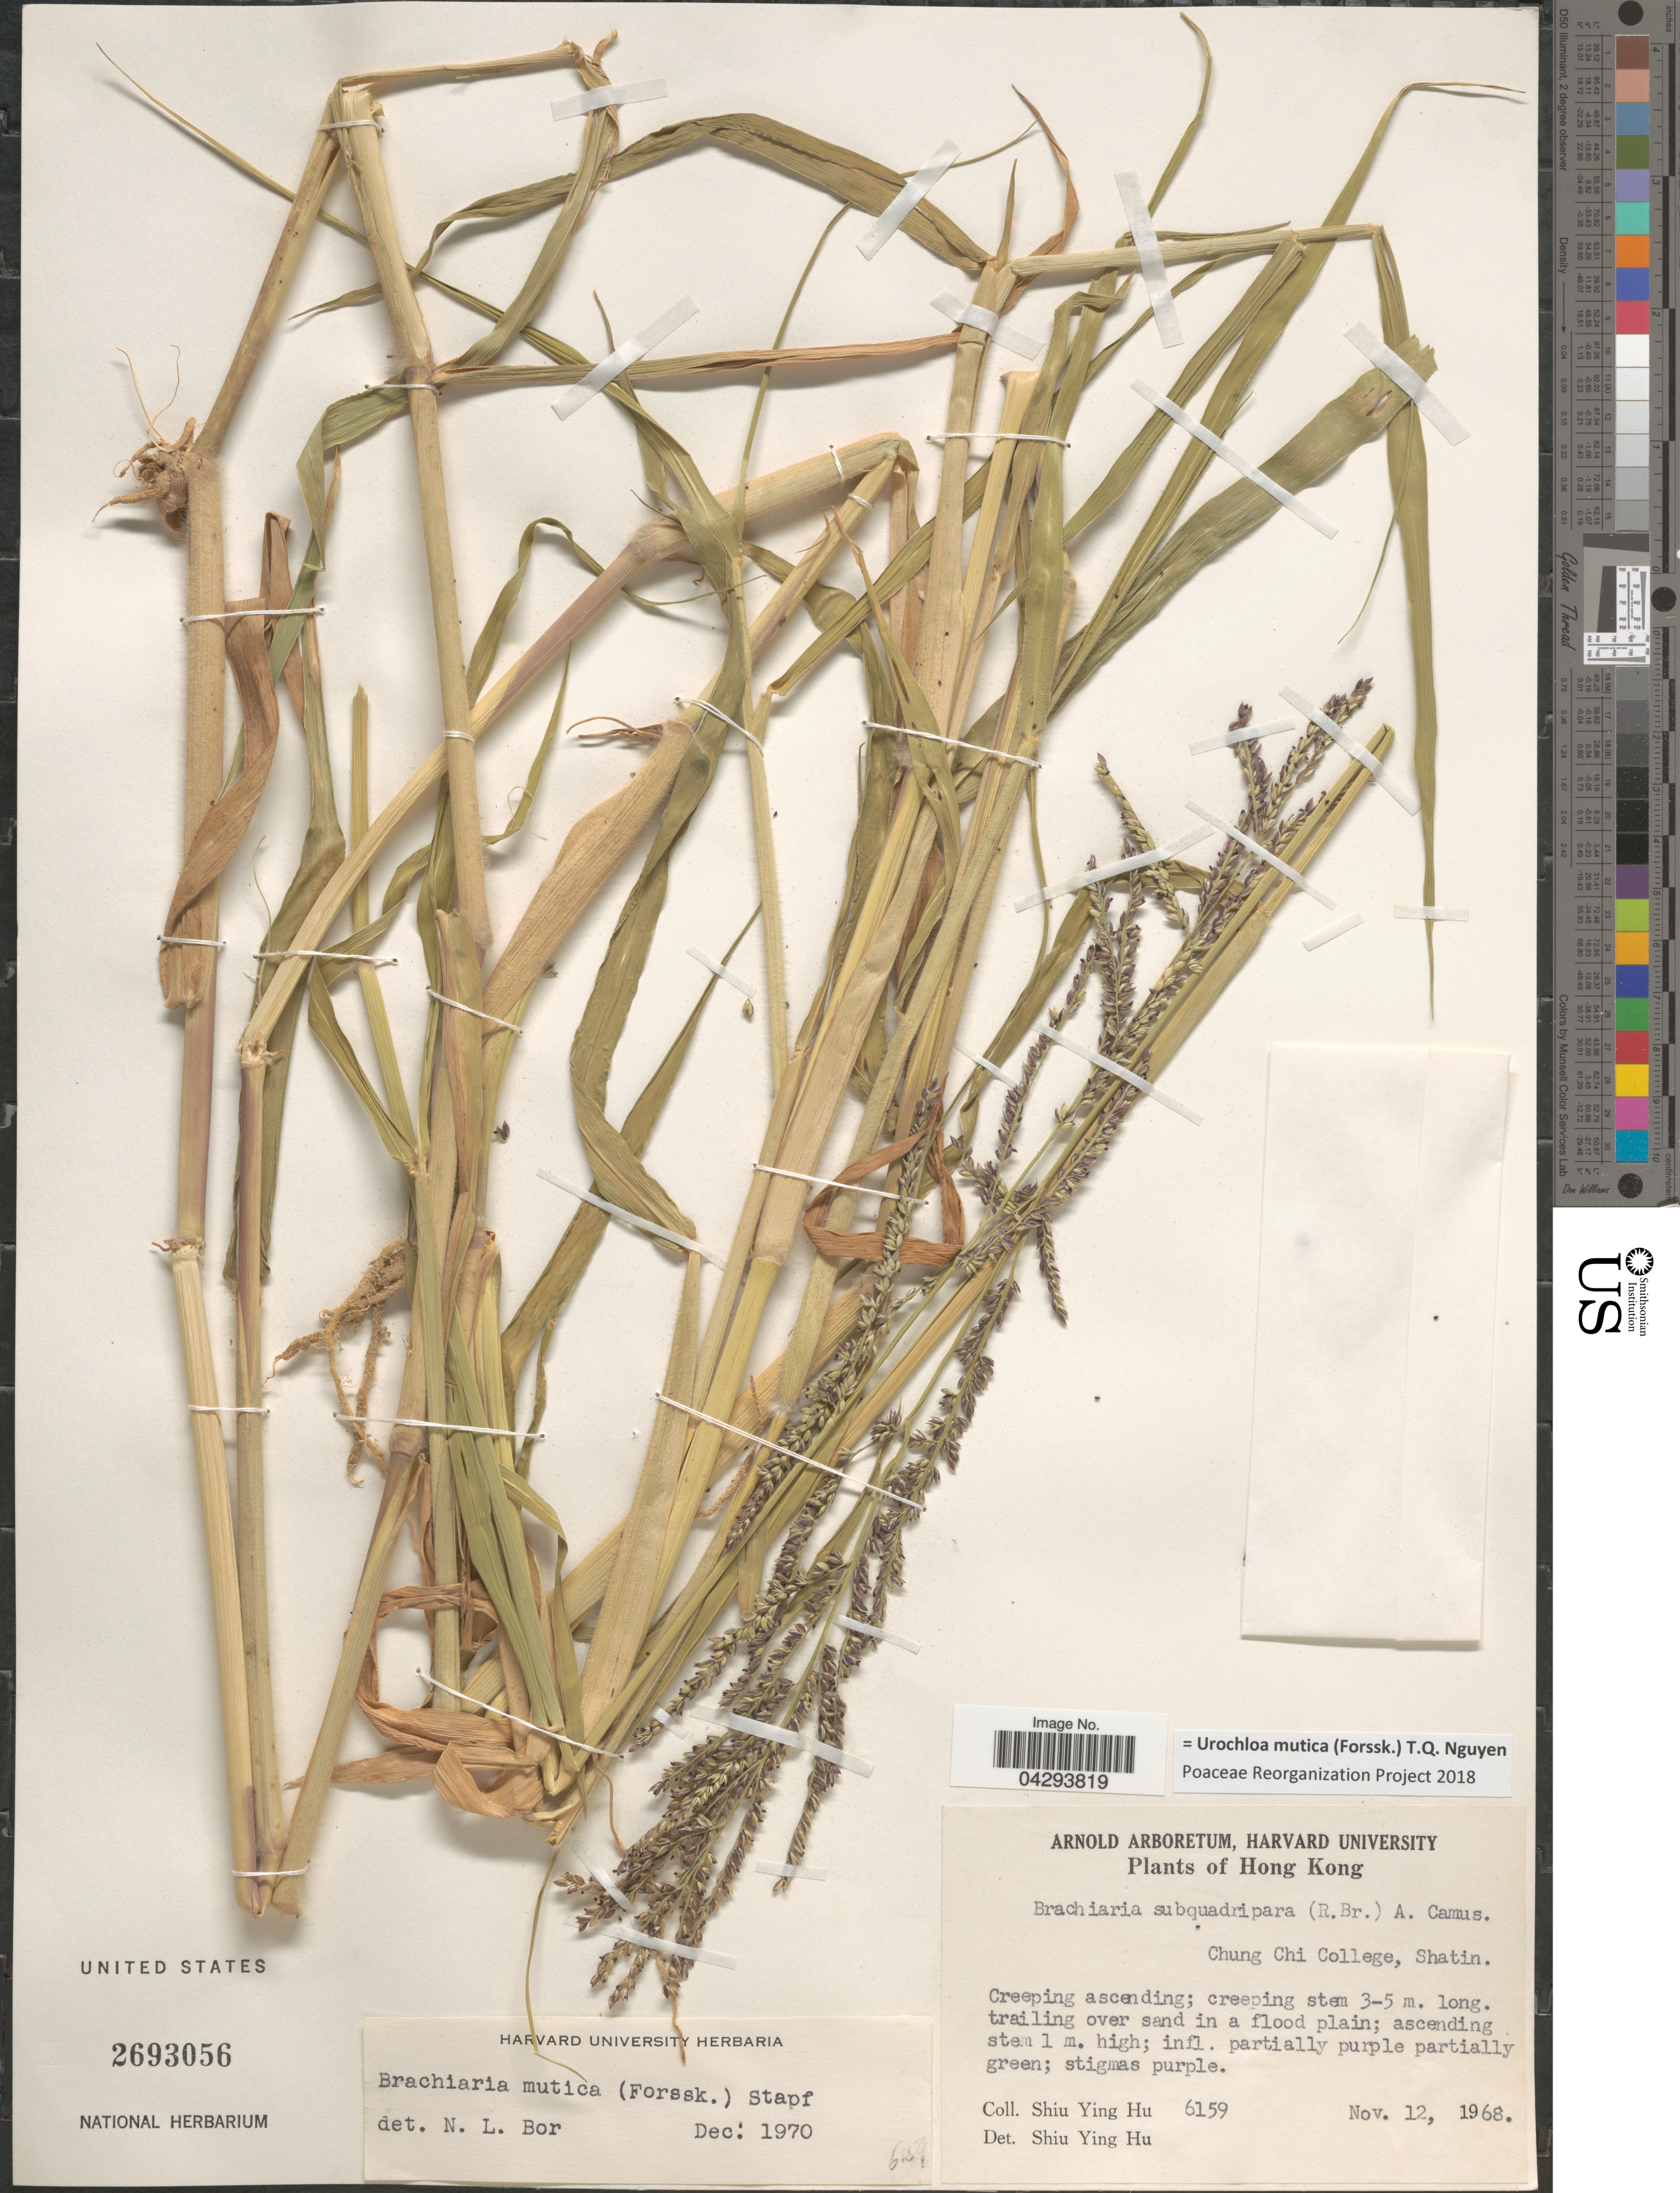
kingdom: Plantae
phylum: Tracheophyta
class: Liliopsida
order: Poales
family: Poaceae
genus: Urochloa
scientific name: Urochloa mutica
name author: (Forssk.) T.Q. Nguyen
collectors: S. Y. Hu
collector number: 6159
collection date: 1968-11-12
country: China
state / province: Hong Kong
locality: Chung Chi College, Shatin.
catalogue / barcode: US 2693056